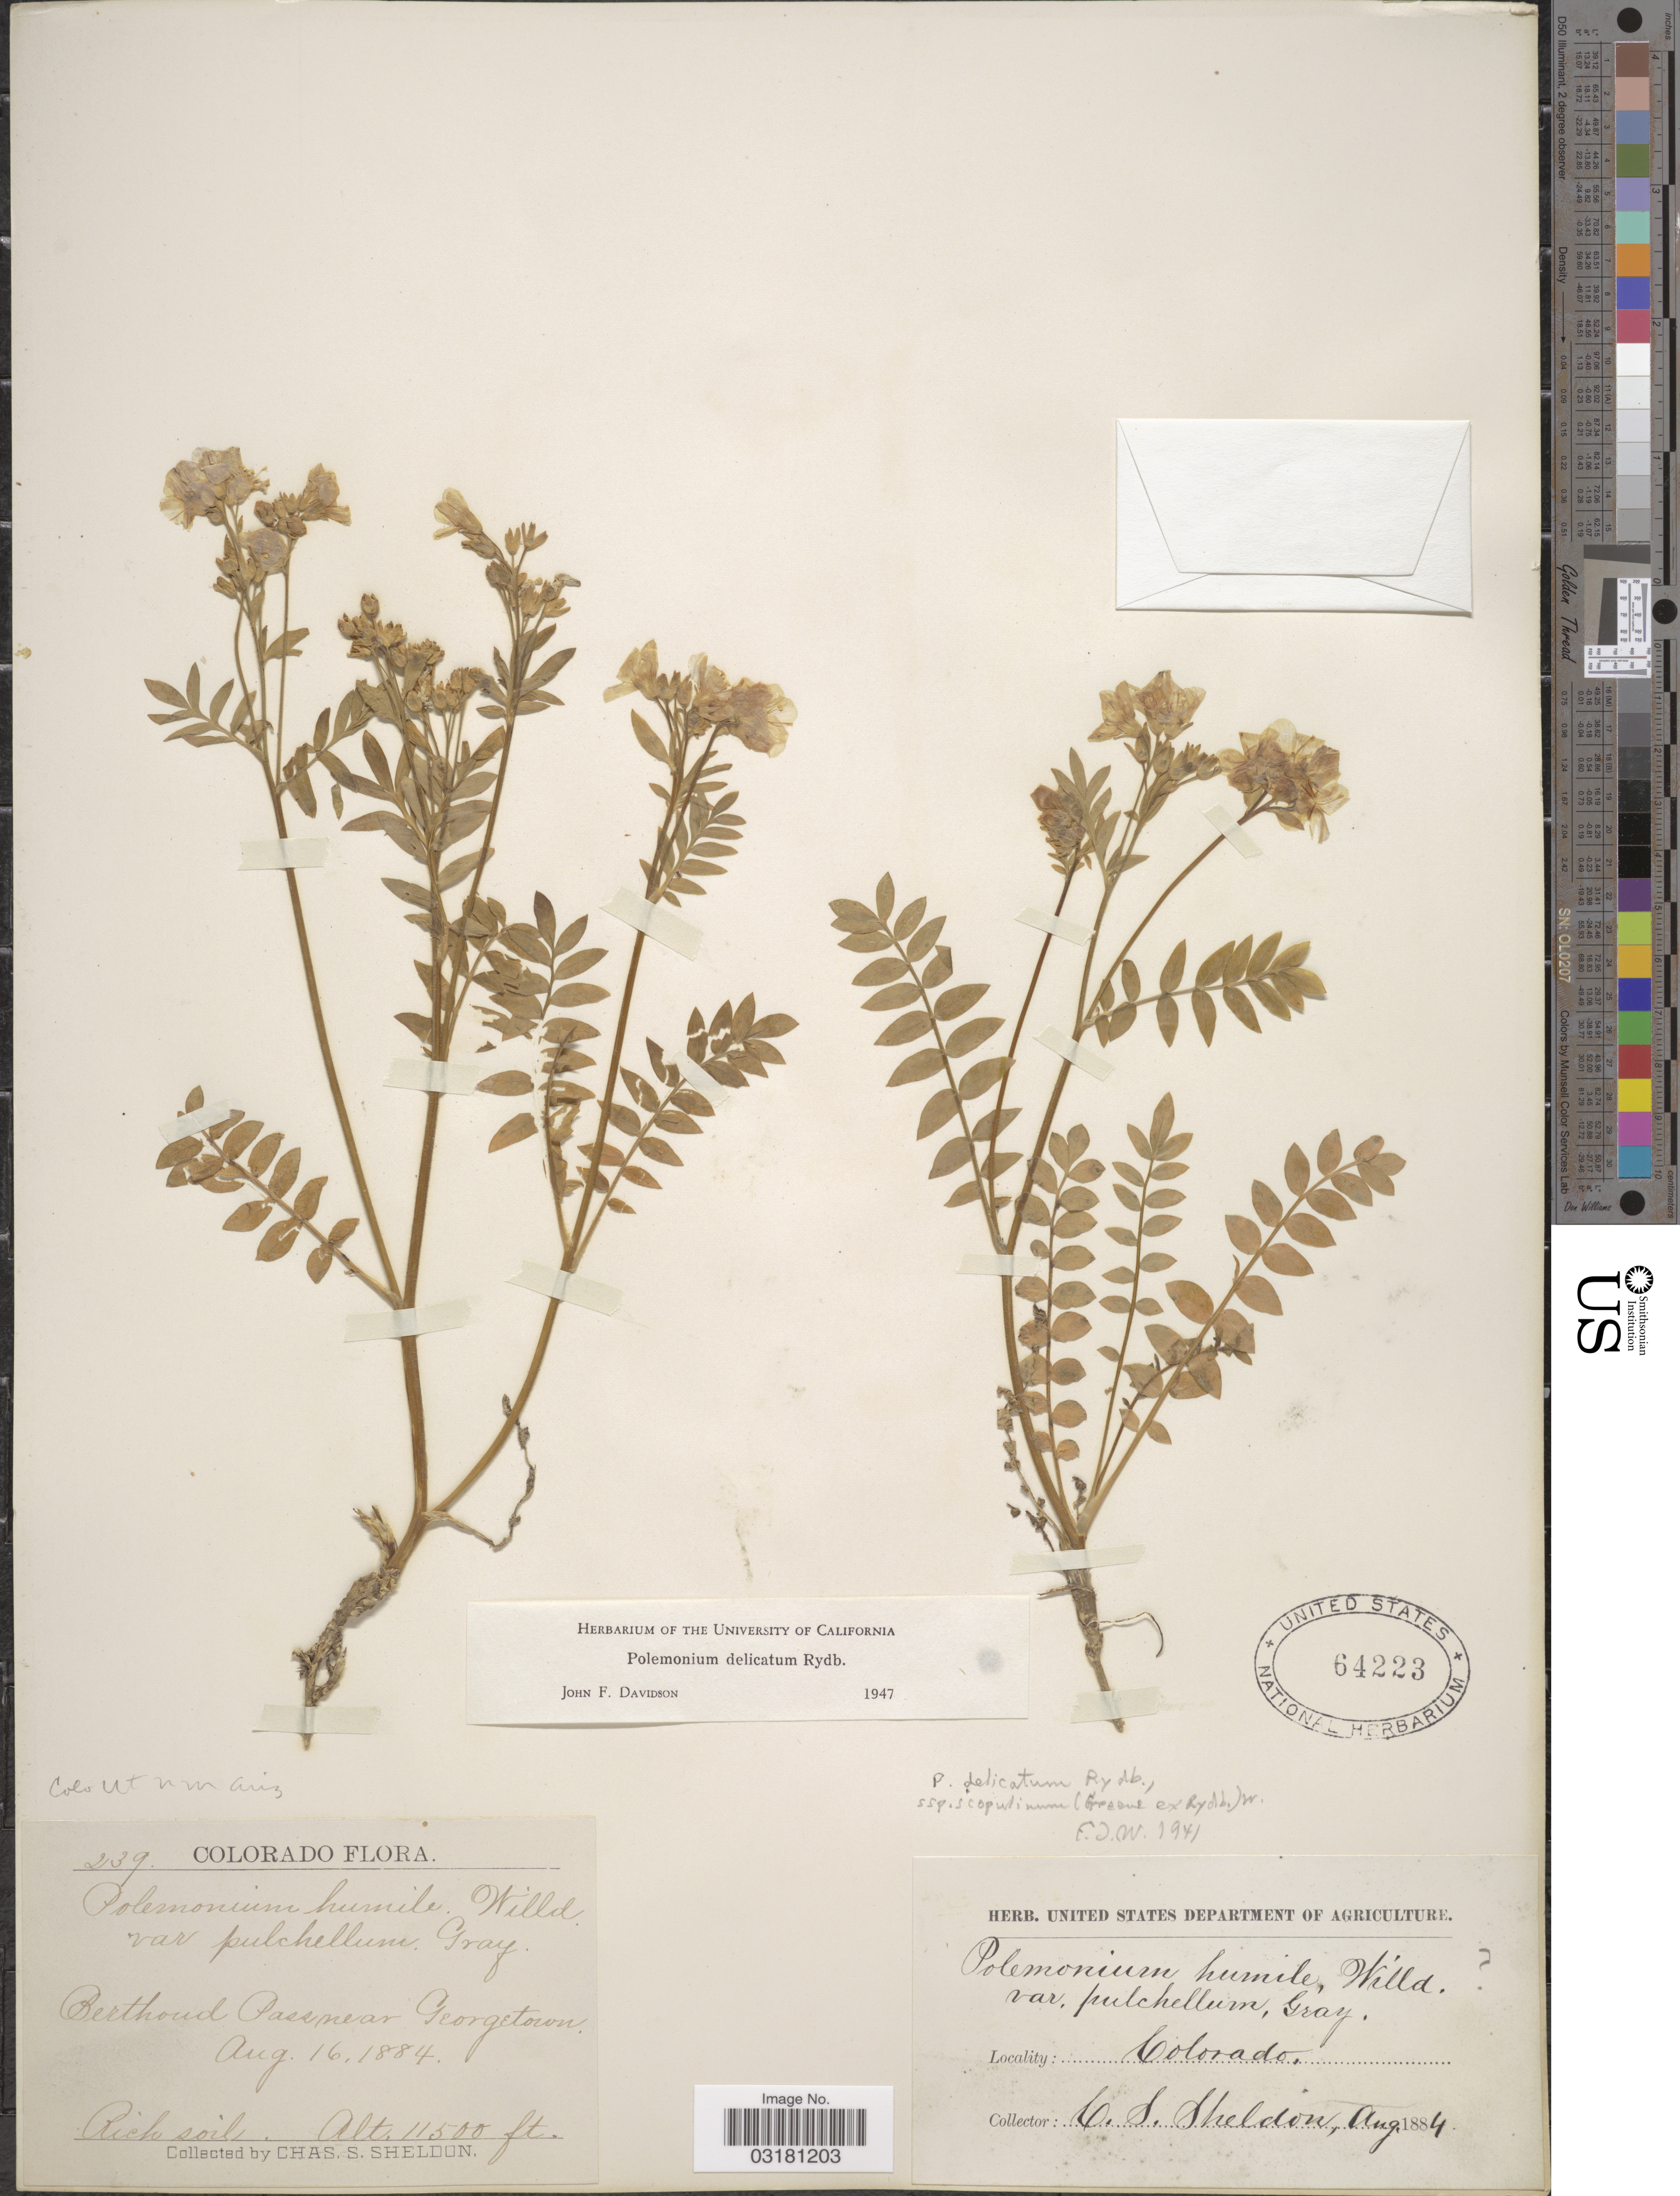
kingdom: Plantae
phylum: Tracheophyta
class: Magnoliopsida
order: Ericales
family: Polemoniaceae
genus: Polemonium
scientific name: Polemonium delicatum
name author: Rydb.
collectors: C. S. Sheldon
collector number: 239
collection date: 1884-08-16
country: United States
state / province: Colorado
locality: Berthoud Pass near Georgetown.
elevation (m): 3505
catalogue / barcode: US 64223